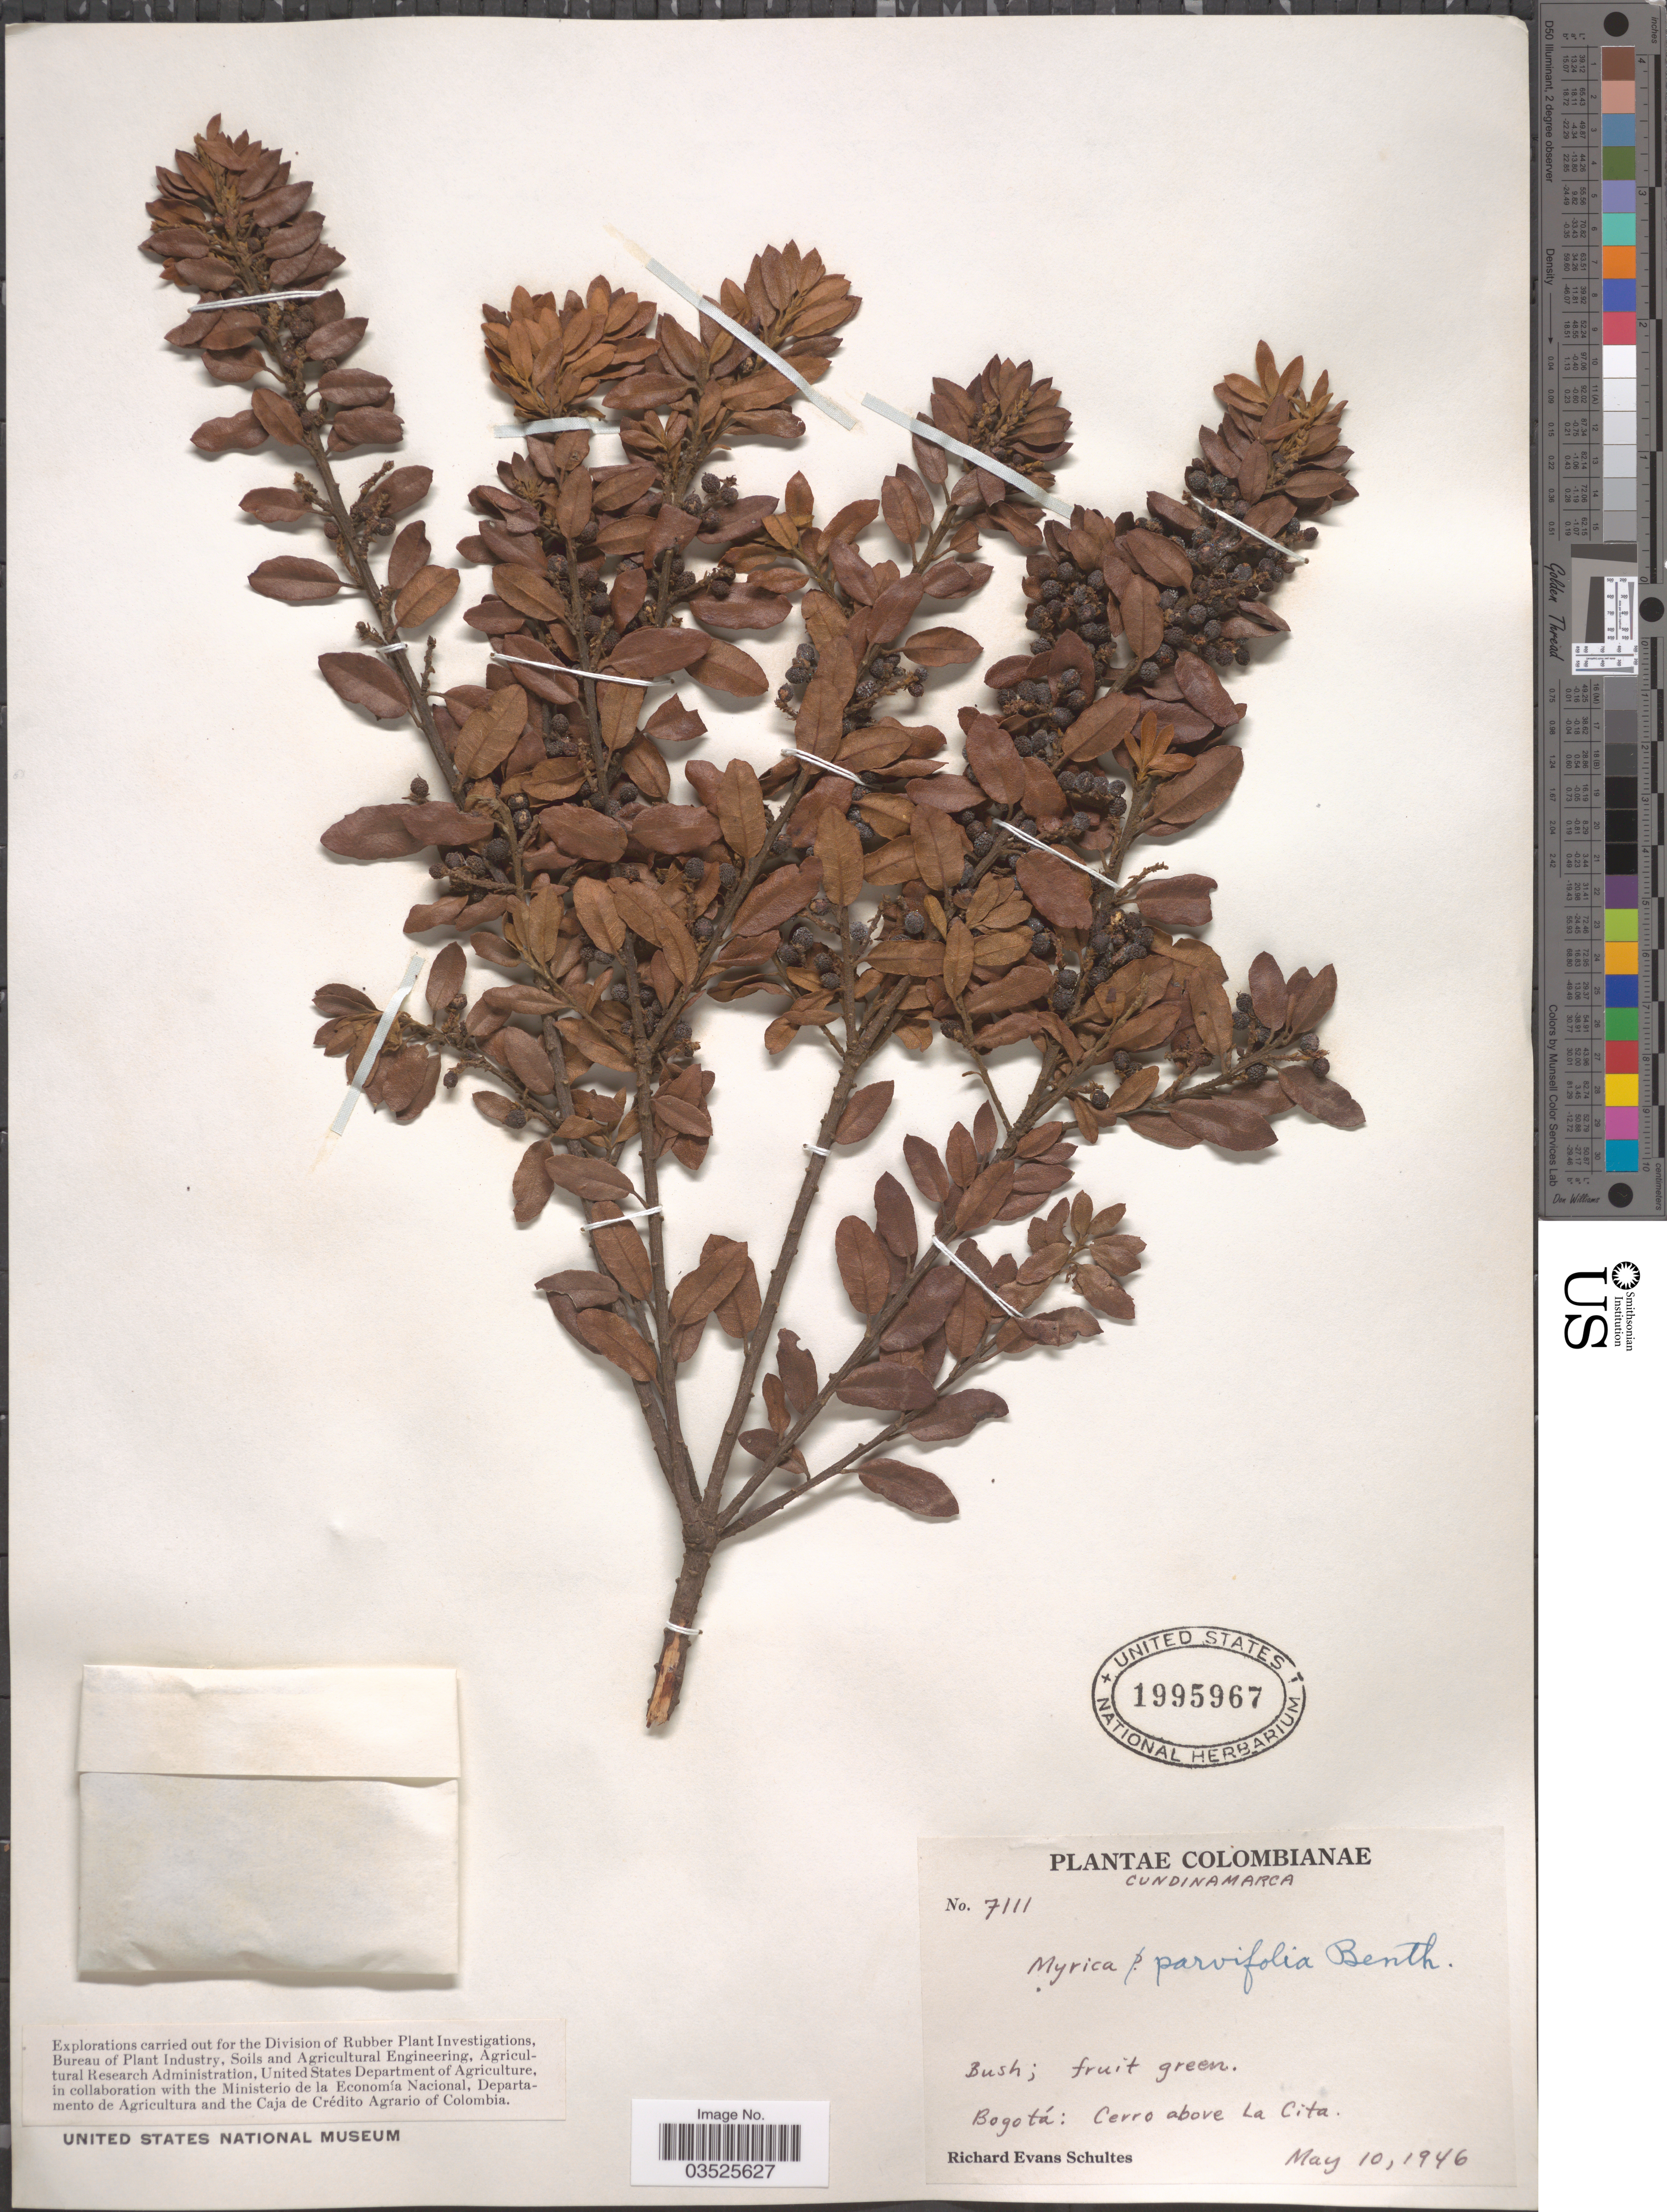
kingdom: Plantae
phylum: Tracheophyta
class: Magnoliopsida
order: Fagales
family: Myricaceae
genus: Morella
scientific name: Morella parvifolia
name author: (Benth.) Parra-Os.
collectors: R. E. Schultes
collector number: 7111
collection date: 1946-05-10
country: Colombia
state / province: Cundinamarca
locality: Cundinamarca. Bogotá: Cerro above La Cita.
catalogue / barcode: US 1995967